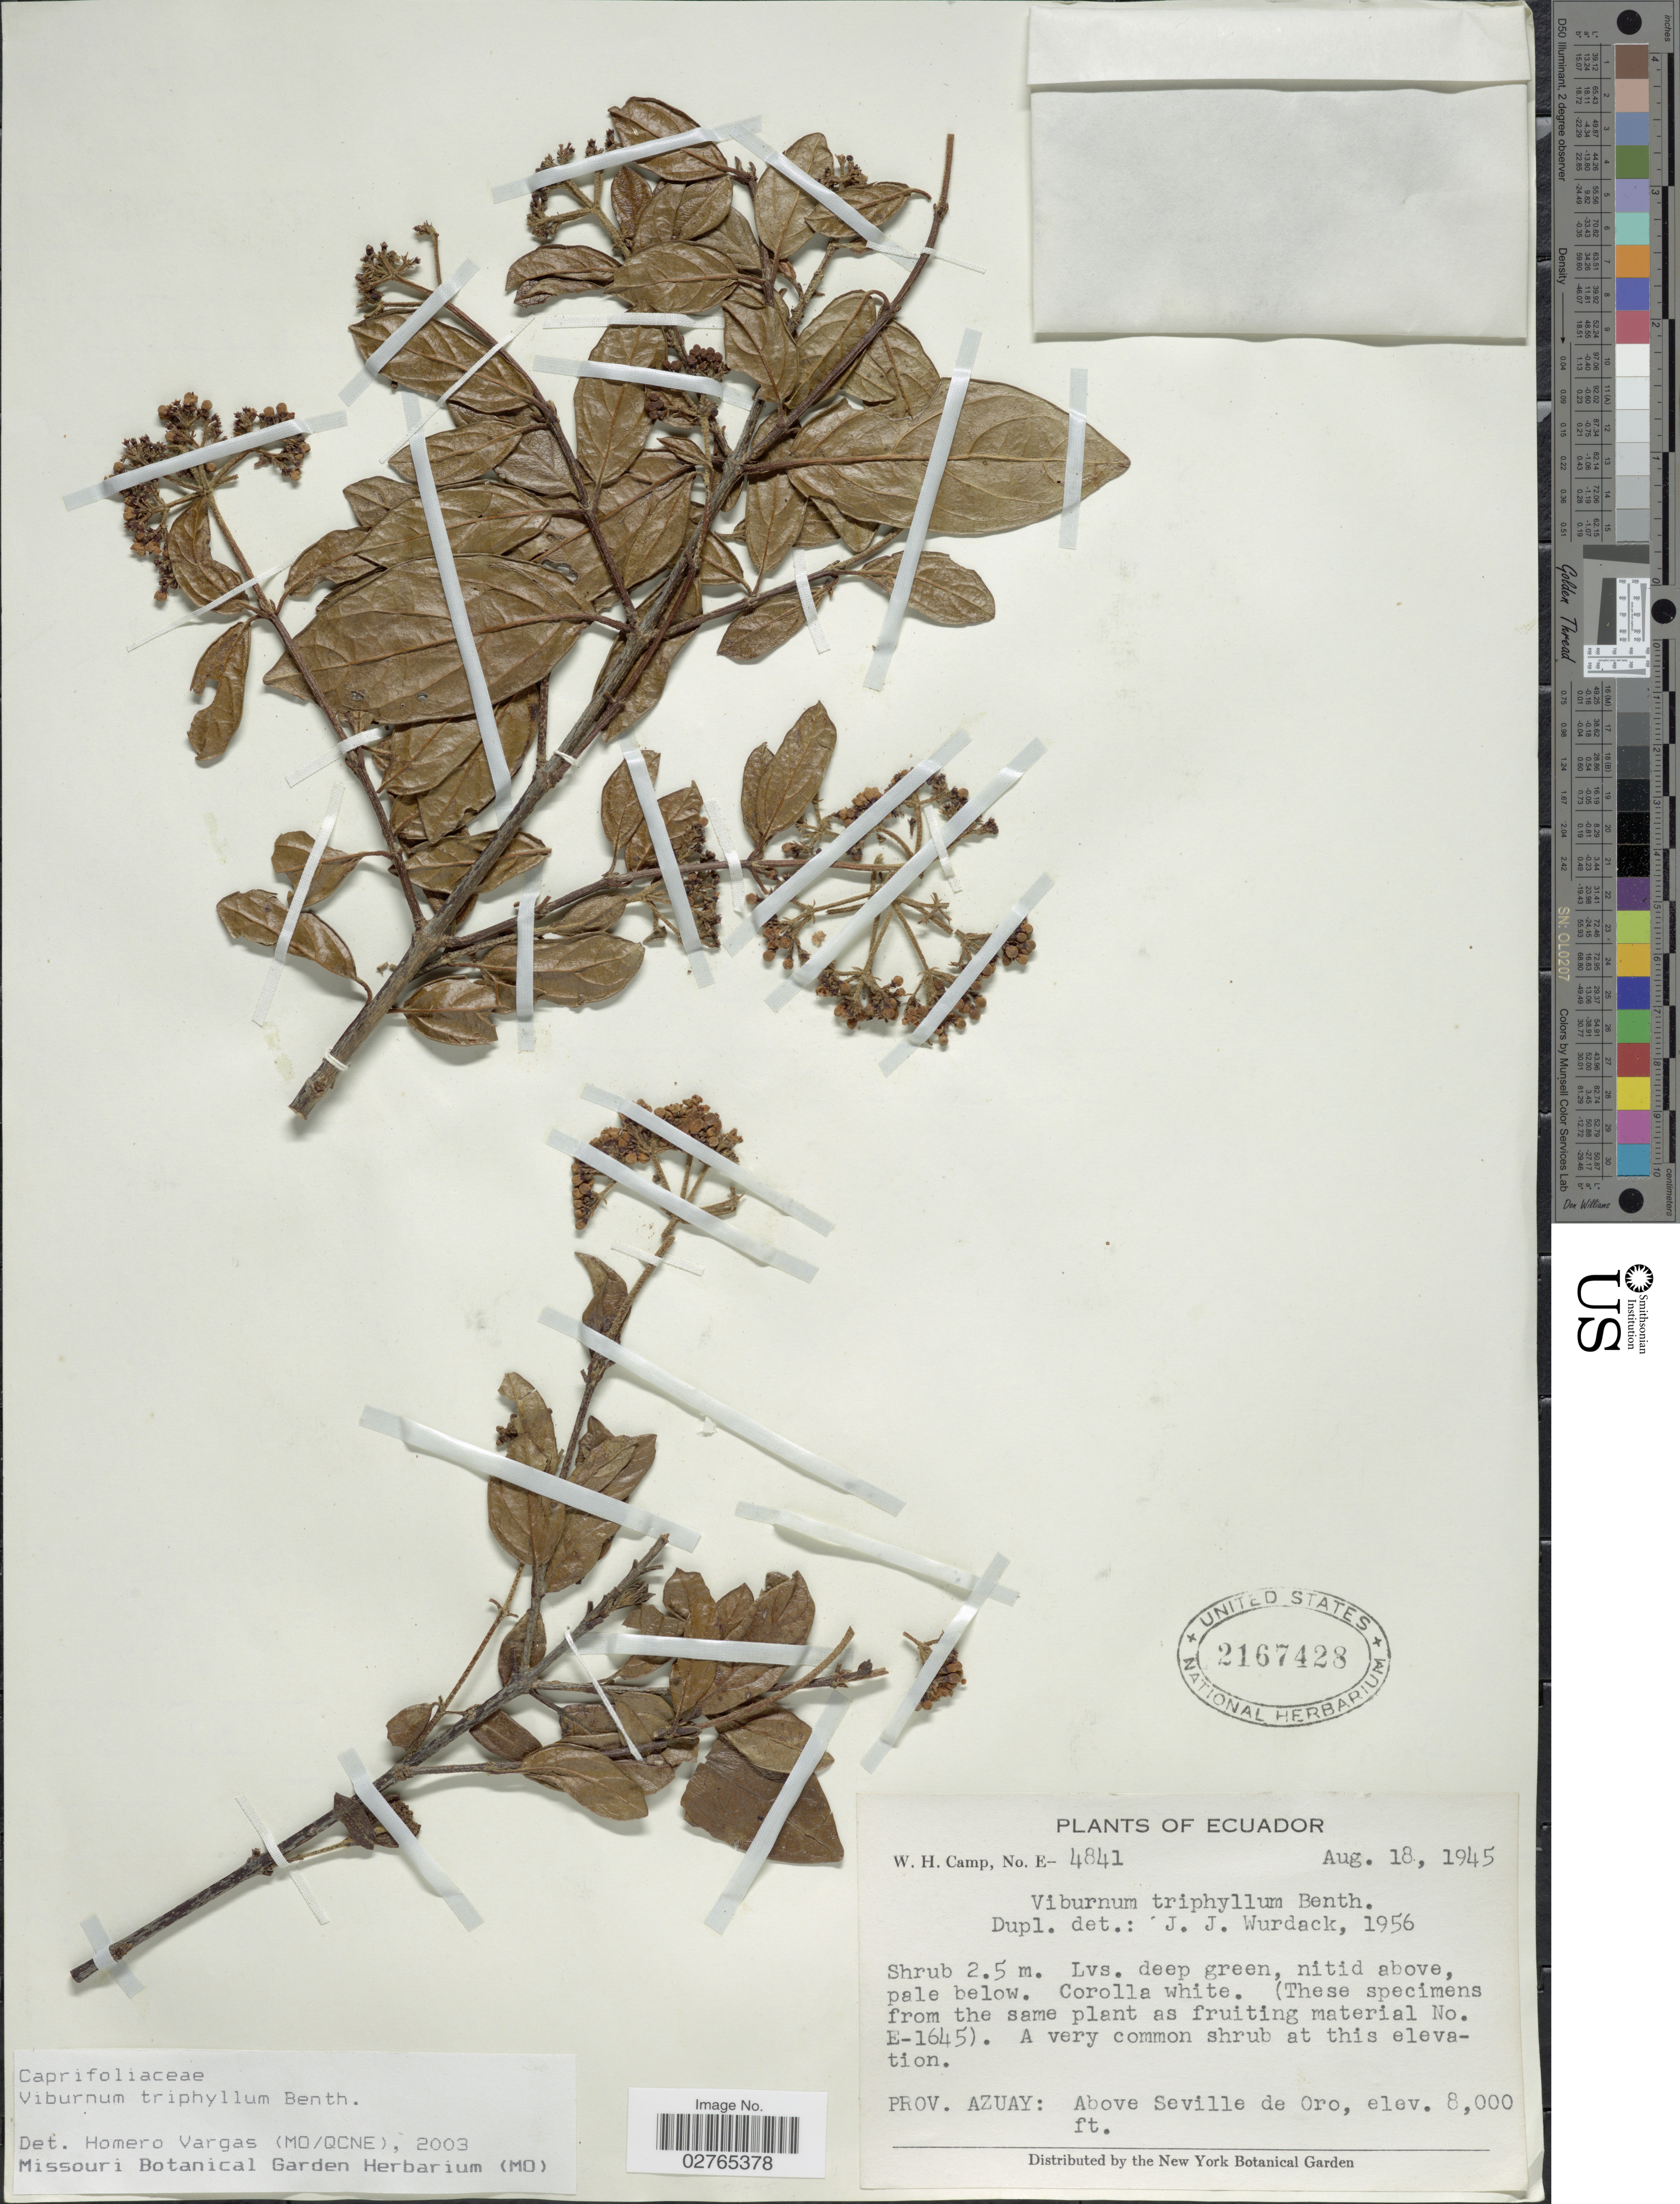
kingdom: Plantae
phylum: Tracheophyta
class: Magnoliopsida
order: Dipsacales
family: Viburnaceae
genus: Viburnum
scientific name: Viburnum triphyllum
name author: Benth.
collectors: W. H. Camp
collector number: E-4841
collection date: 1945-08-18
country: Ecuador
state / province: Azuay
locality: Above Seville de Oro.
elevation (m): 2438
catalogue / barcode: US 2167428